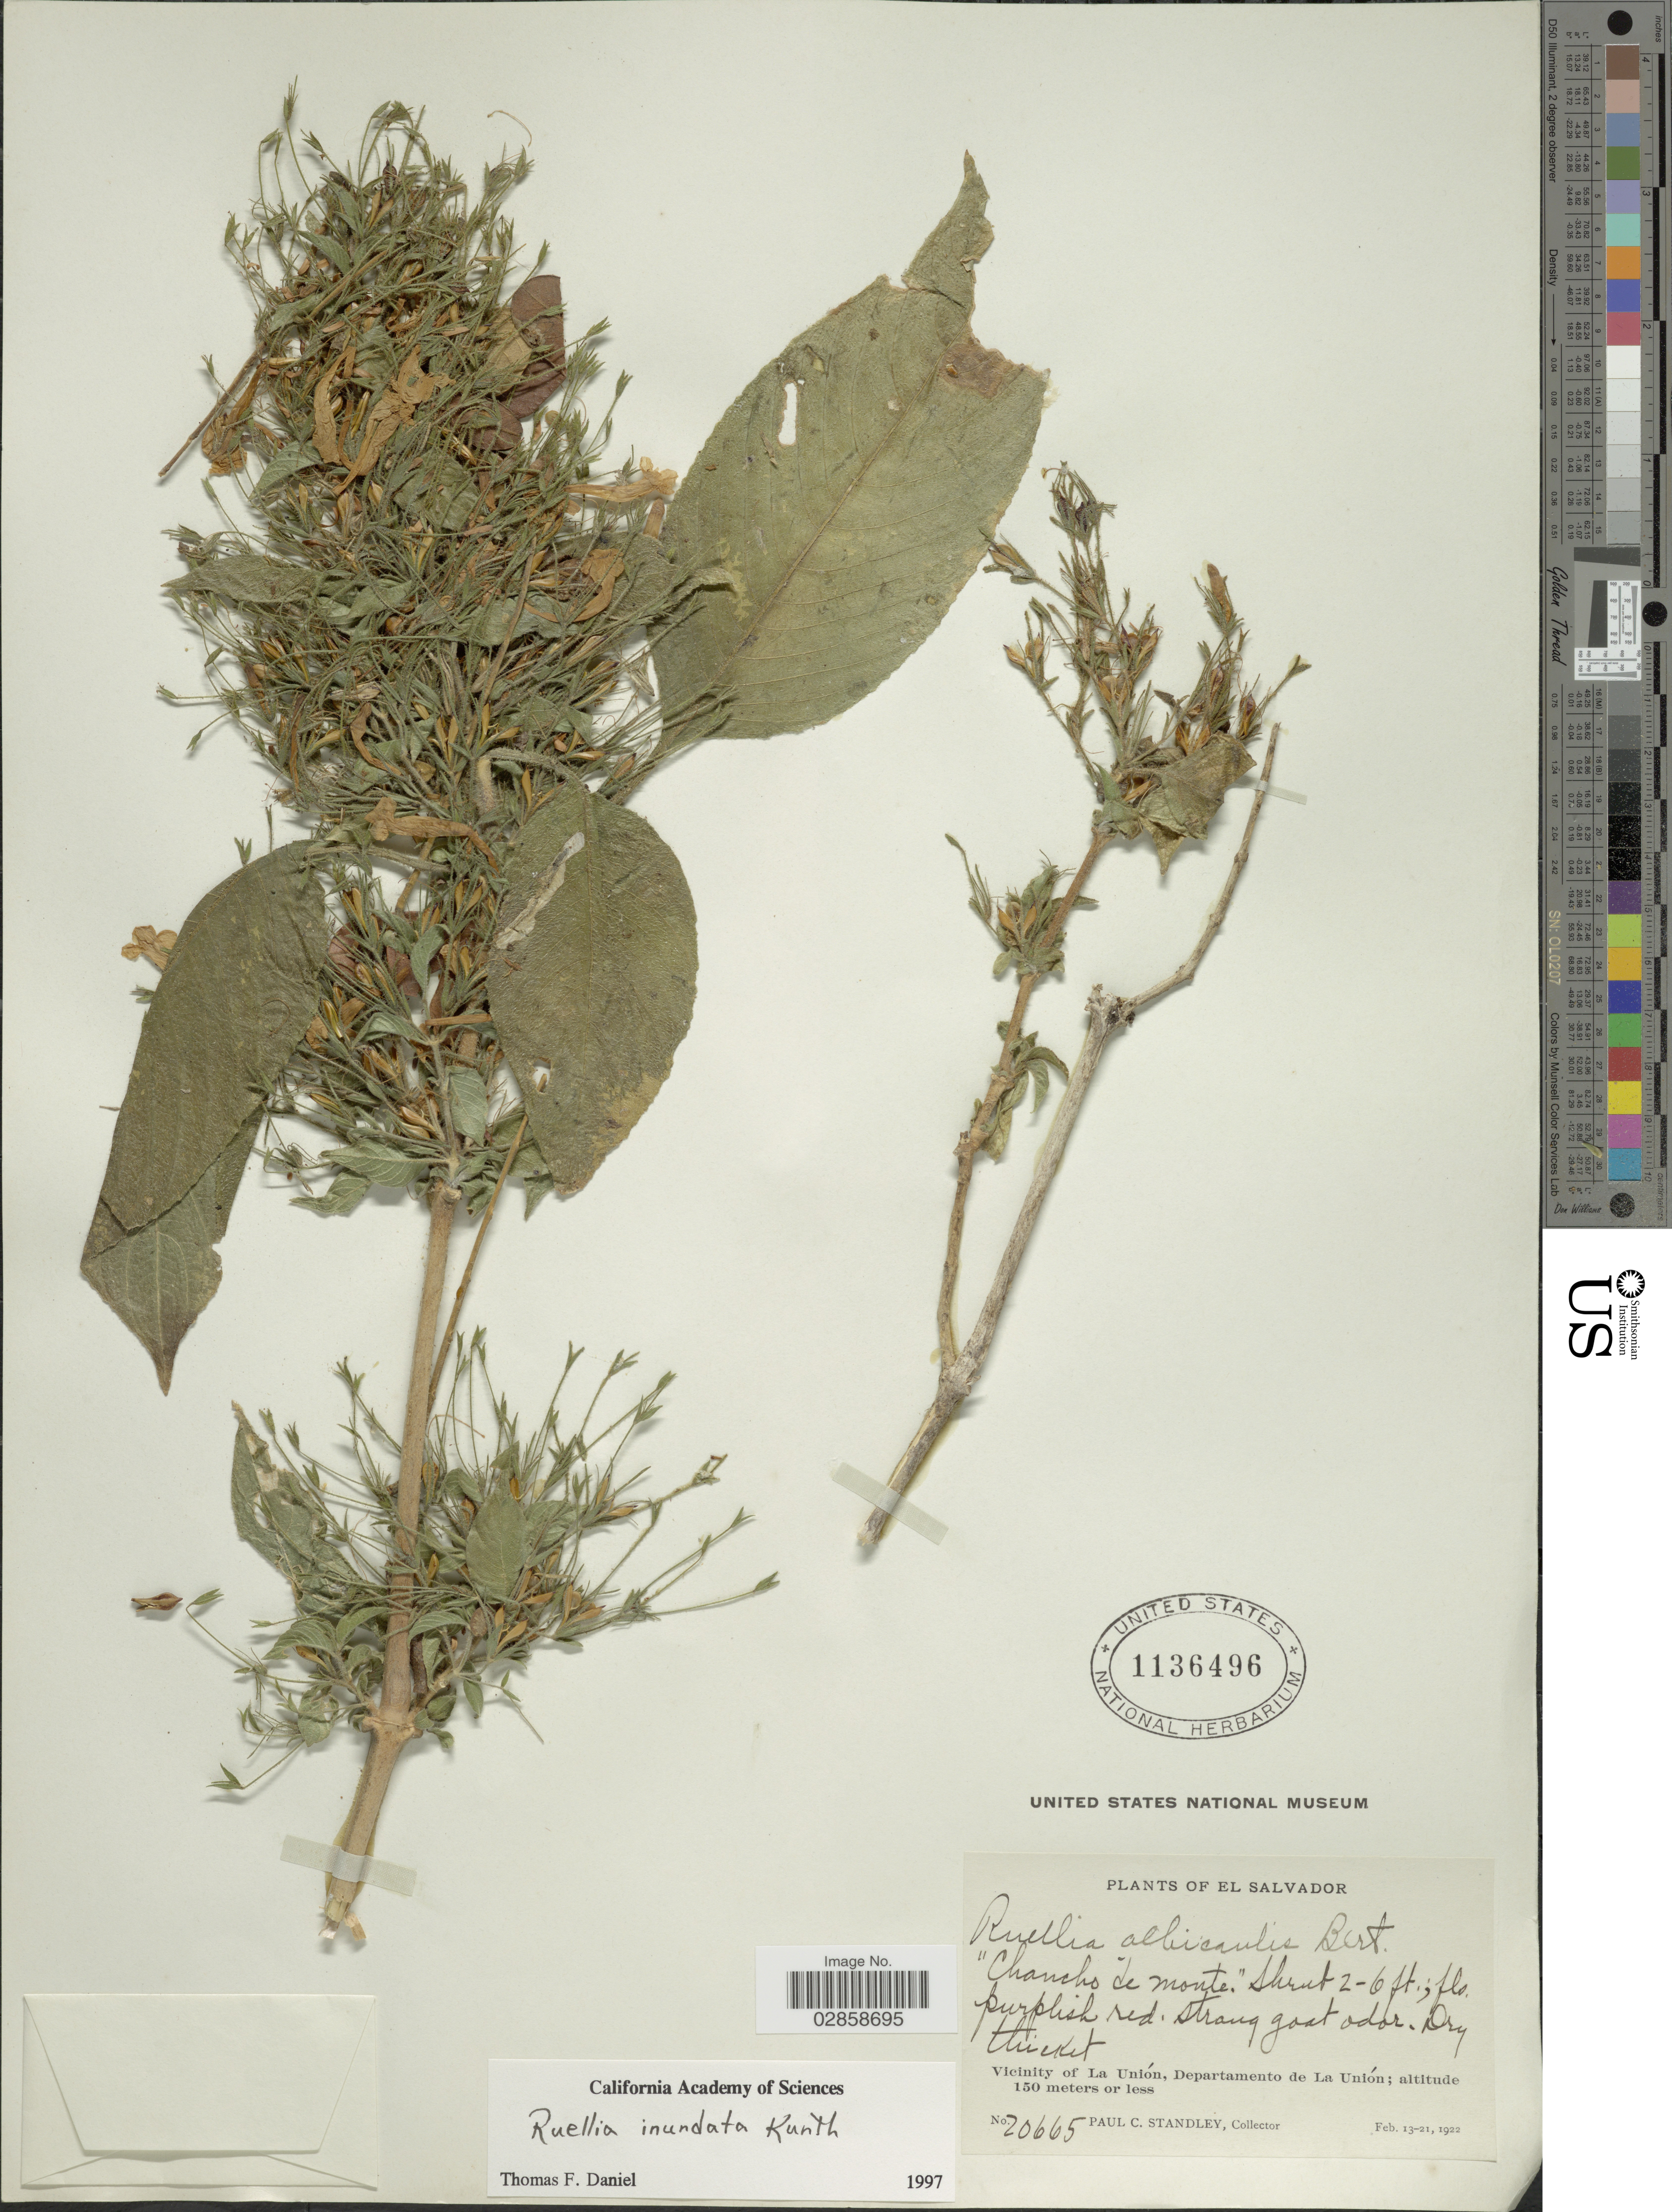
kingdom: Plantae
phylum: Tracheophyta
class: Magnoliopsida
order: Lamiales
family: Acanthaceae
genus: Ruellia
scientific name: Ruellia inundata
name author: Kunth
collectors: P. C. Standley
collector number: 20665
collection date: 1922-02-13/1922-02-21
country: El Salvador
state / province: La Union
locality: Vicinity of La Unión, Departamento de La Unión.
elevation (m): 150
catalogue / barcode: US 1136496